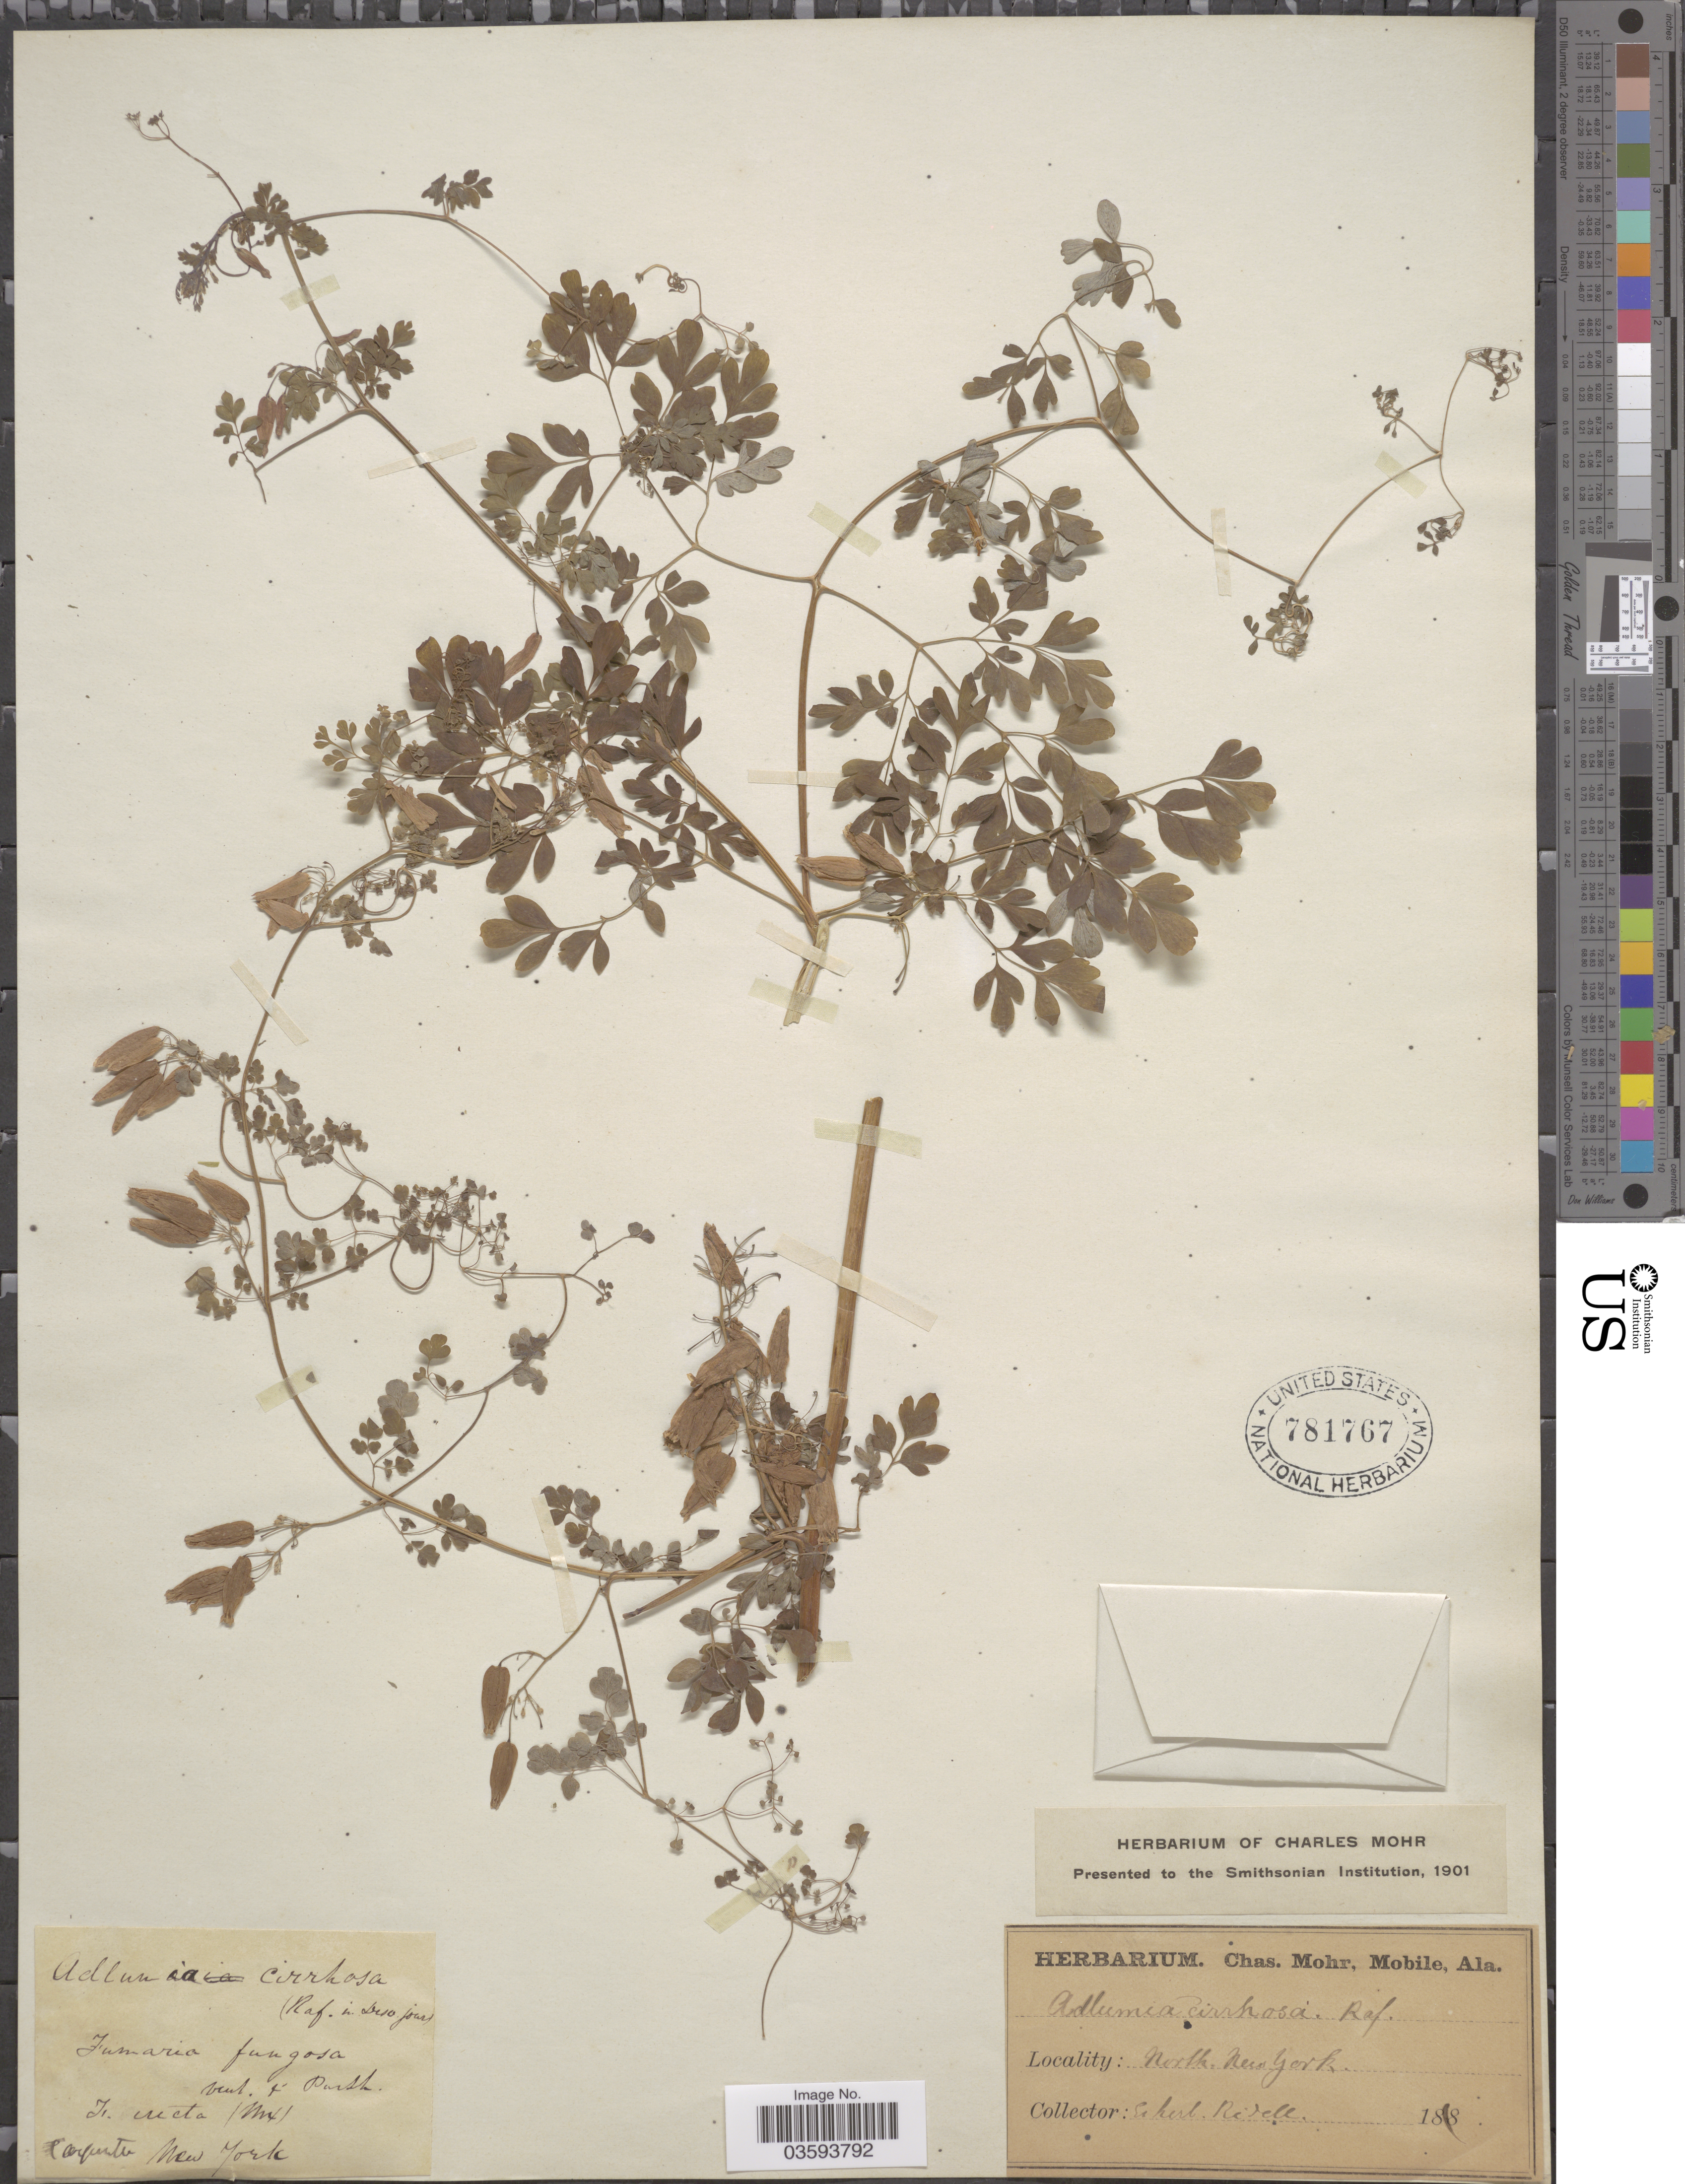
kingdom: Plantae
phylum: Tracheophyta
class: Magnoliopsida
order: Ranunculales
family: Papaveraceae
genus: Adlumia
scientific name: Adlumia fungosa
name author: (Aiton) Greene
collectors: ex herb. Ridell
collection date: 1818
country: United States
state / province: New York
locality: Coqumten [interpreted]. North New York.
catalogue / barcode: US 781767